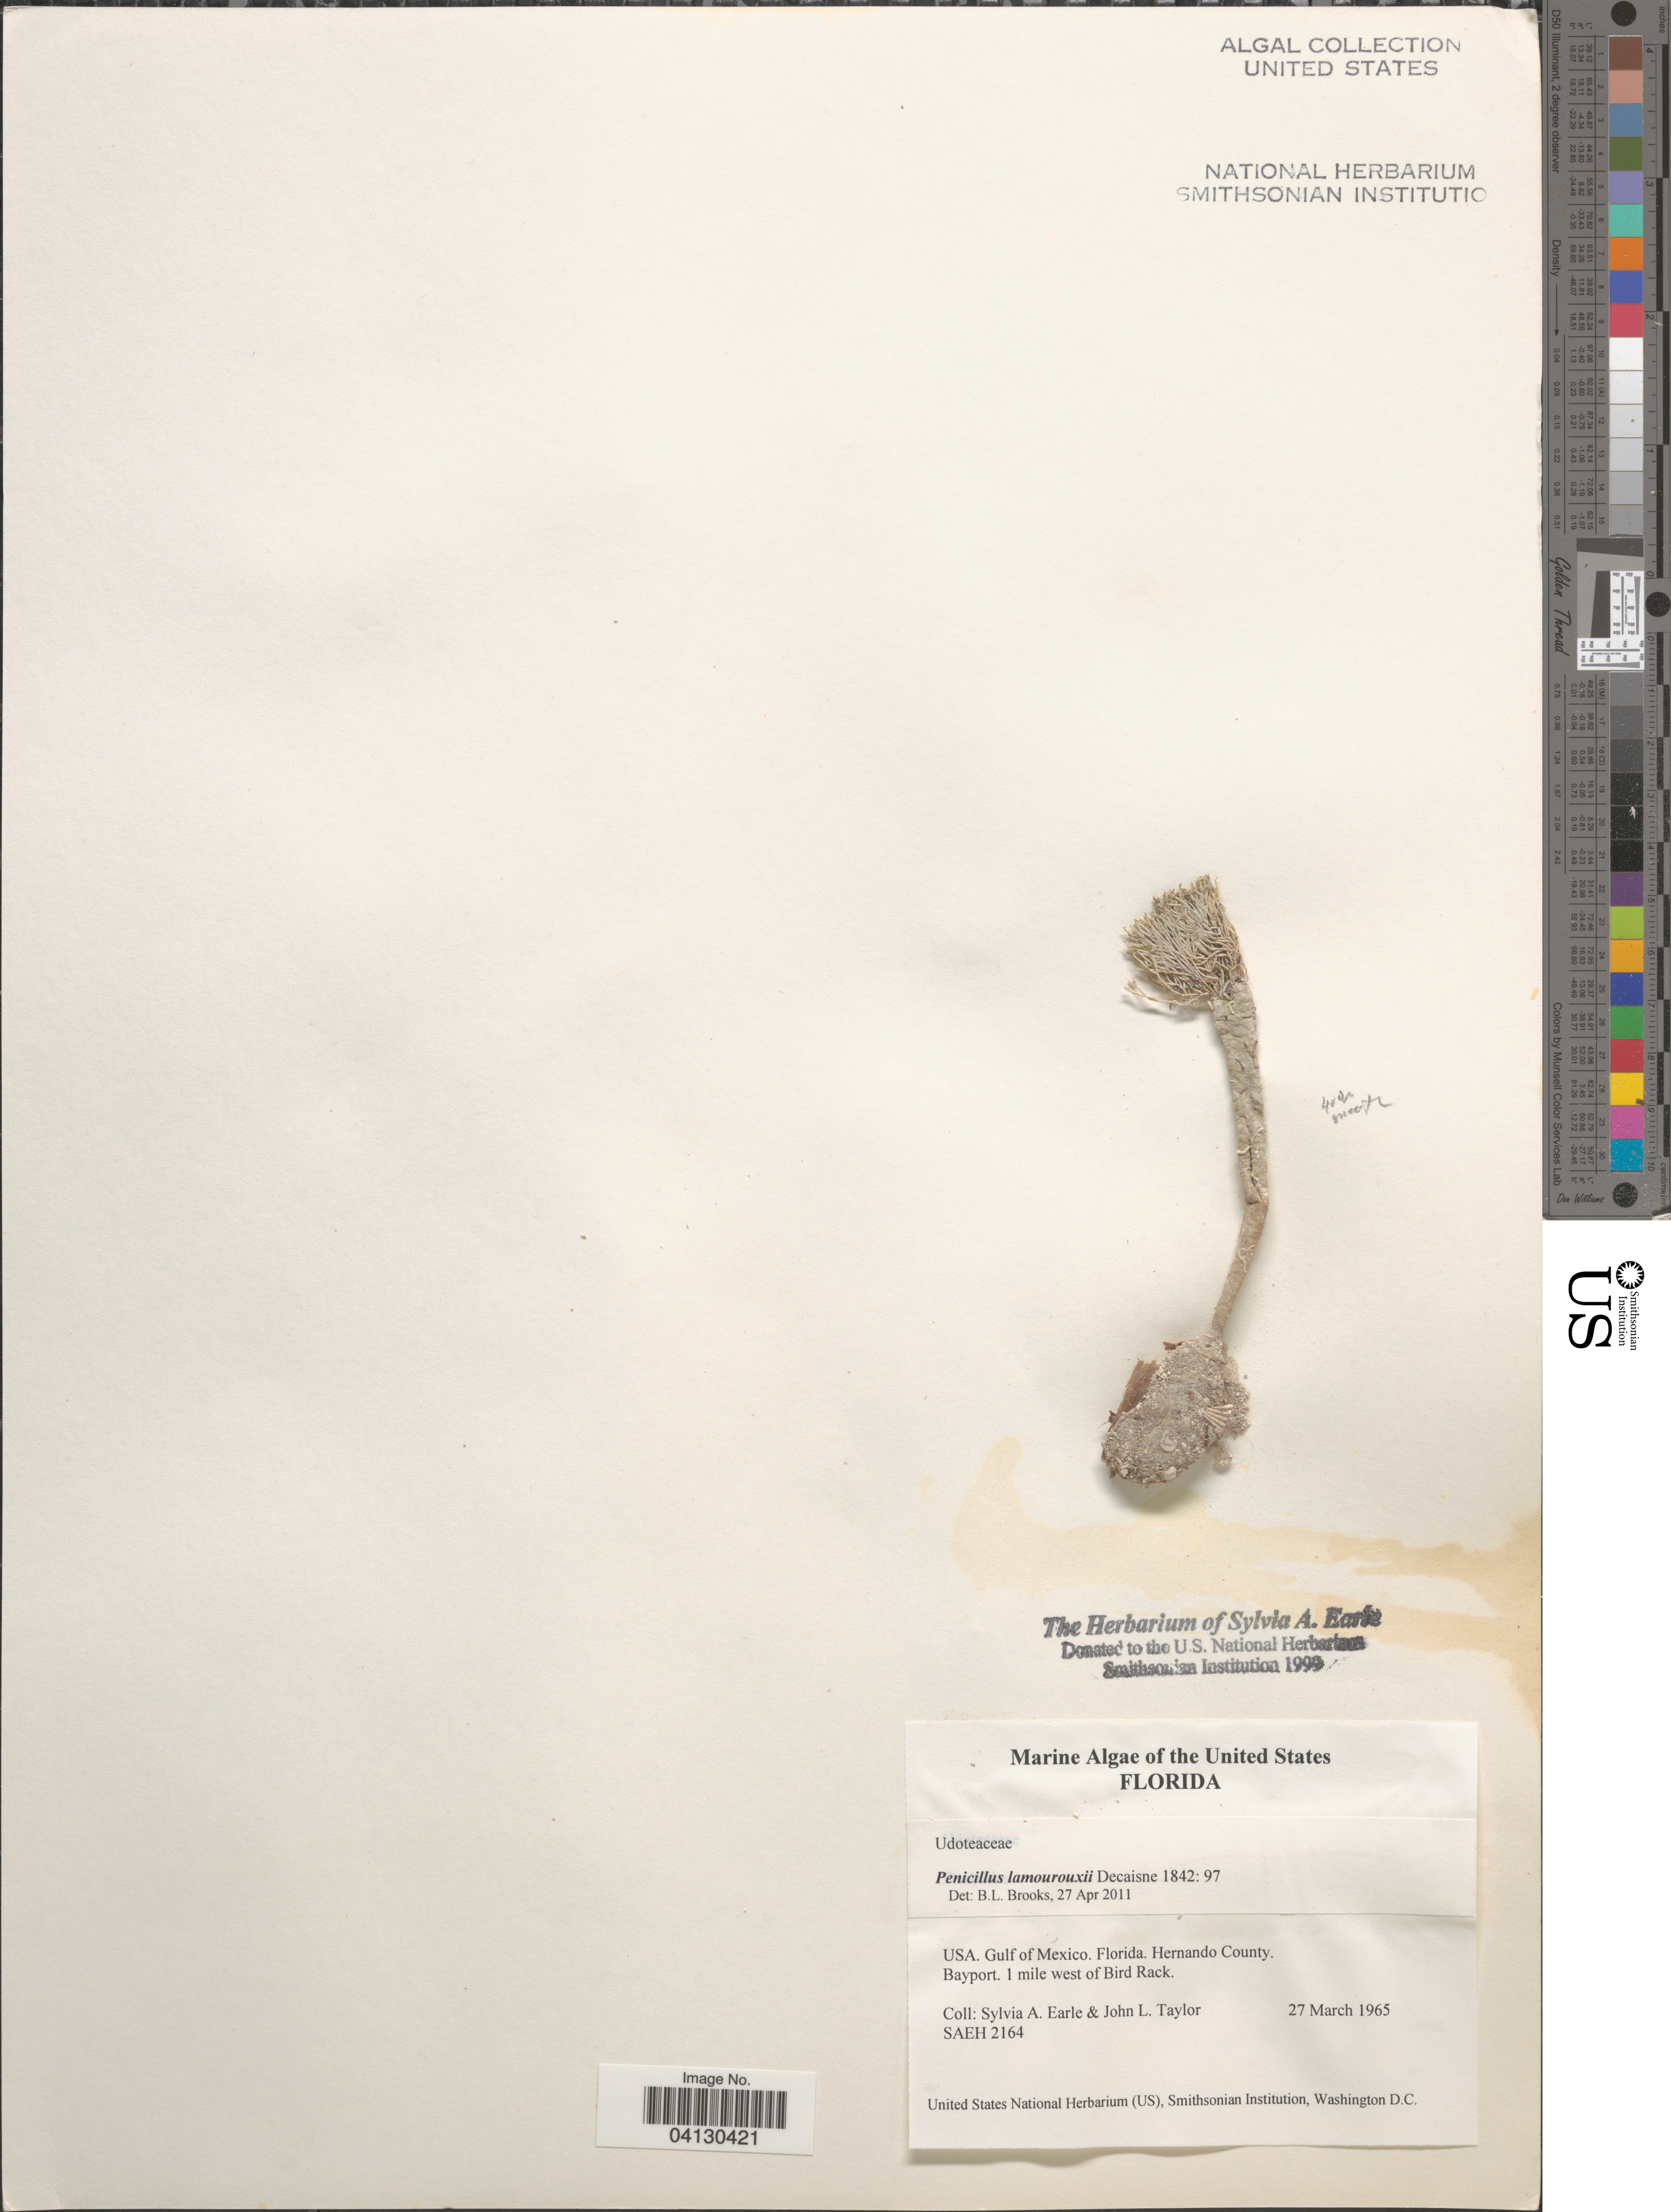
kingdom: Plantae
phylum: Chlorophyta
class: Ulvophyceae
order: Bryopsidales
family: Udoteaceae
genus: Penicillus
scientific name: Penicillus lamourouxii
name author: Decne.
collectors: S. A. Earle & J. L. Taylor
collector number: SAEH2164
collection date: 1965-03-27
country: United States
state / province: Florida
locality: Gulf of Mexico. Hernando County. Bayport. 1 mile west of Bird Rack.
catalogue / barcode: US 329007